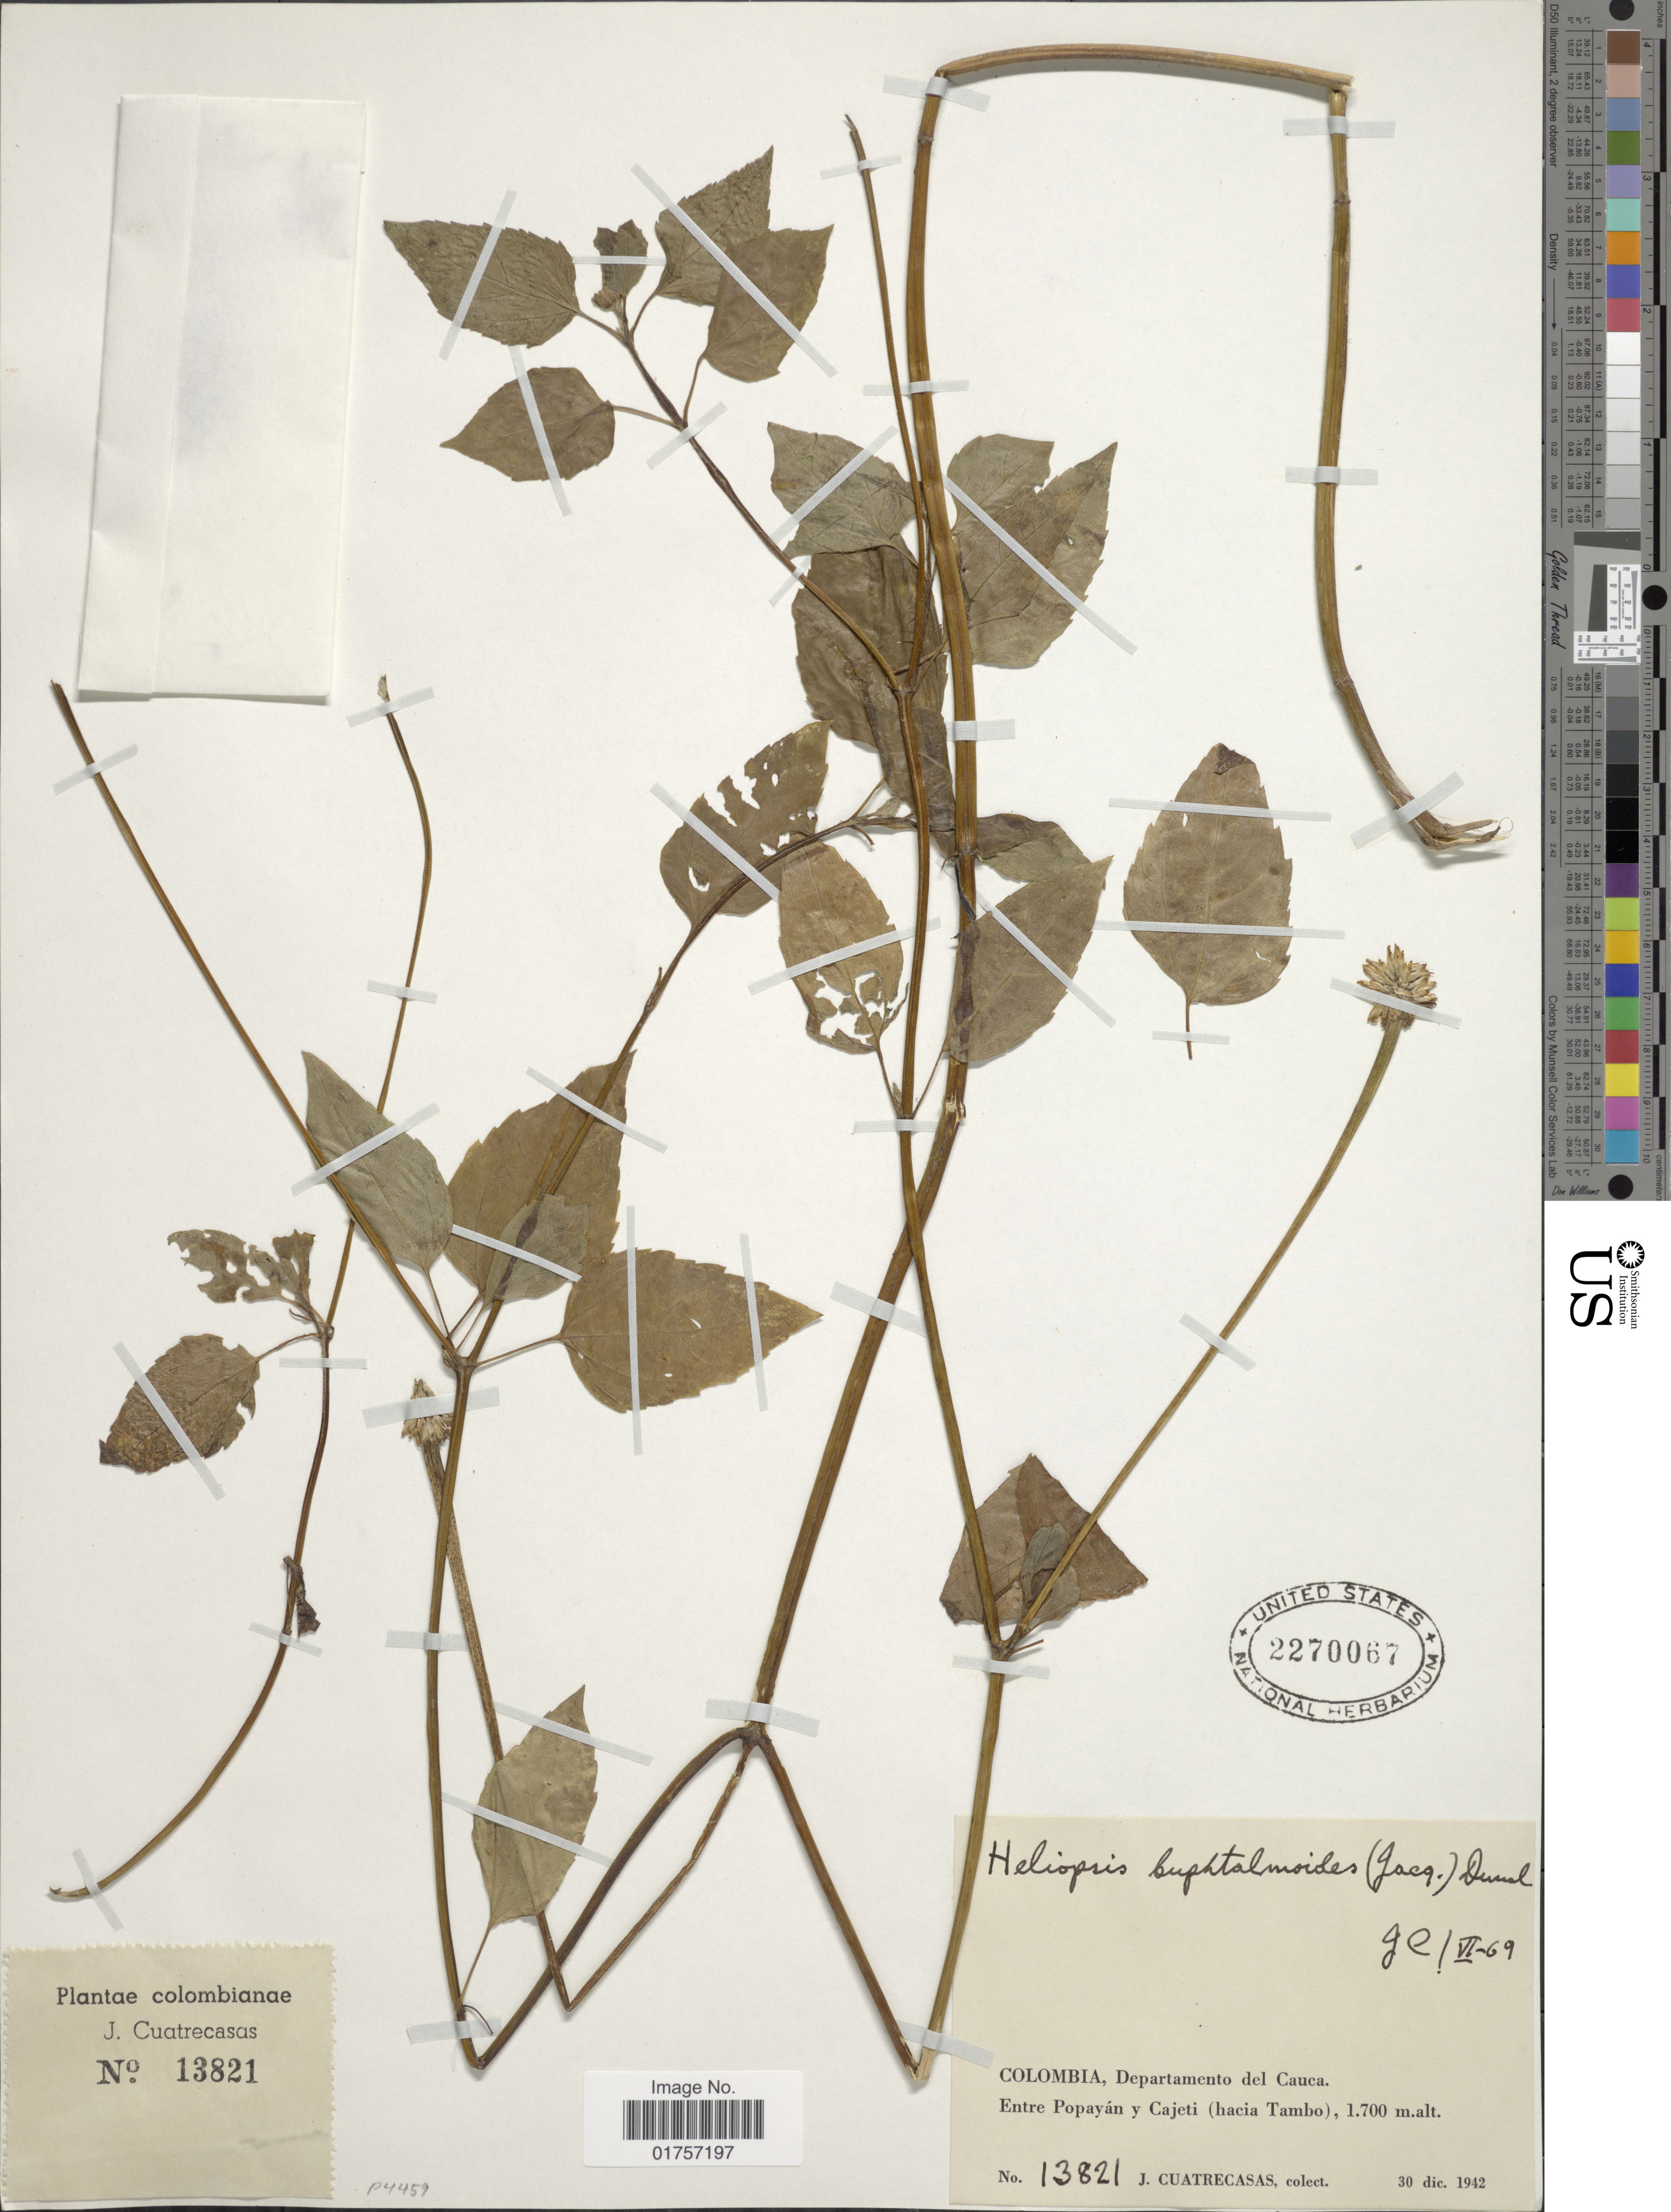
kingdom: Plantae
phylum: Tracheophyta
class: Magnoliopsida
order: Asterales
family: Asteraceae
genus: Heliopsis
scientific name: Heliopsis buphthalmoides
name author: (Jacq.) Dunal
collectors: J. Cuatrecasas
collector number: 13821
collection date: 1942-12-30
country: Colombia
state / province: Cauca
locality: Entre Popayán y Cajeti (hacia Tambo)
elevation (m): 1700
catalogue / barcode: US 2270067